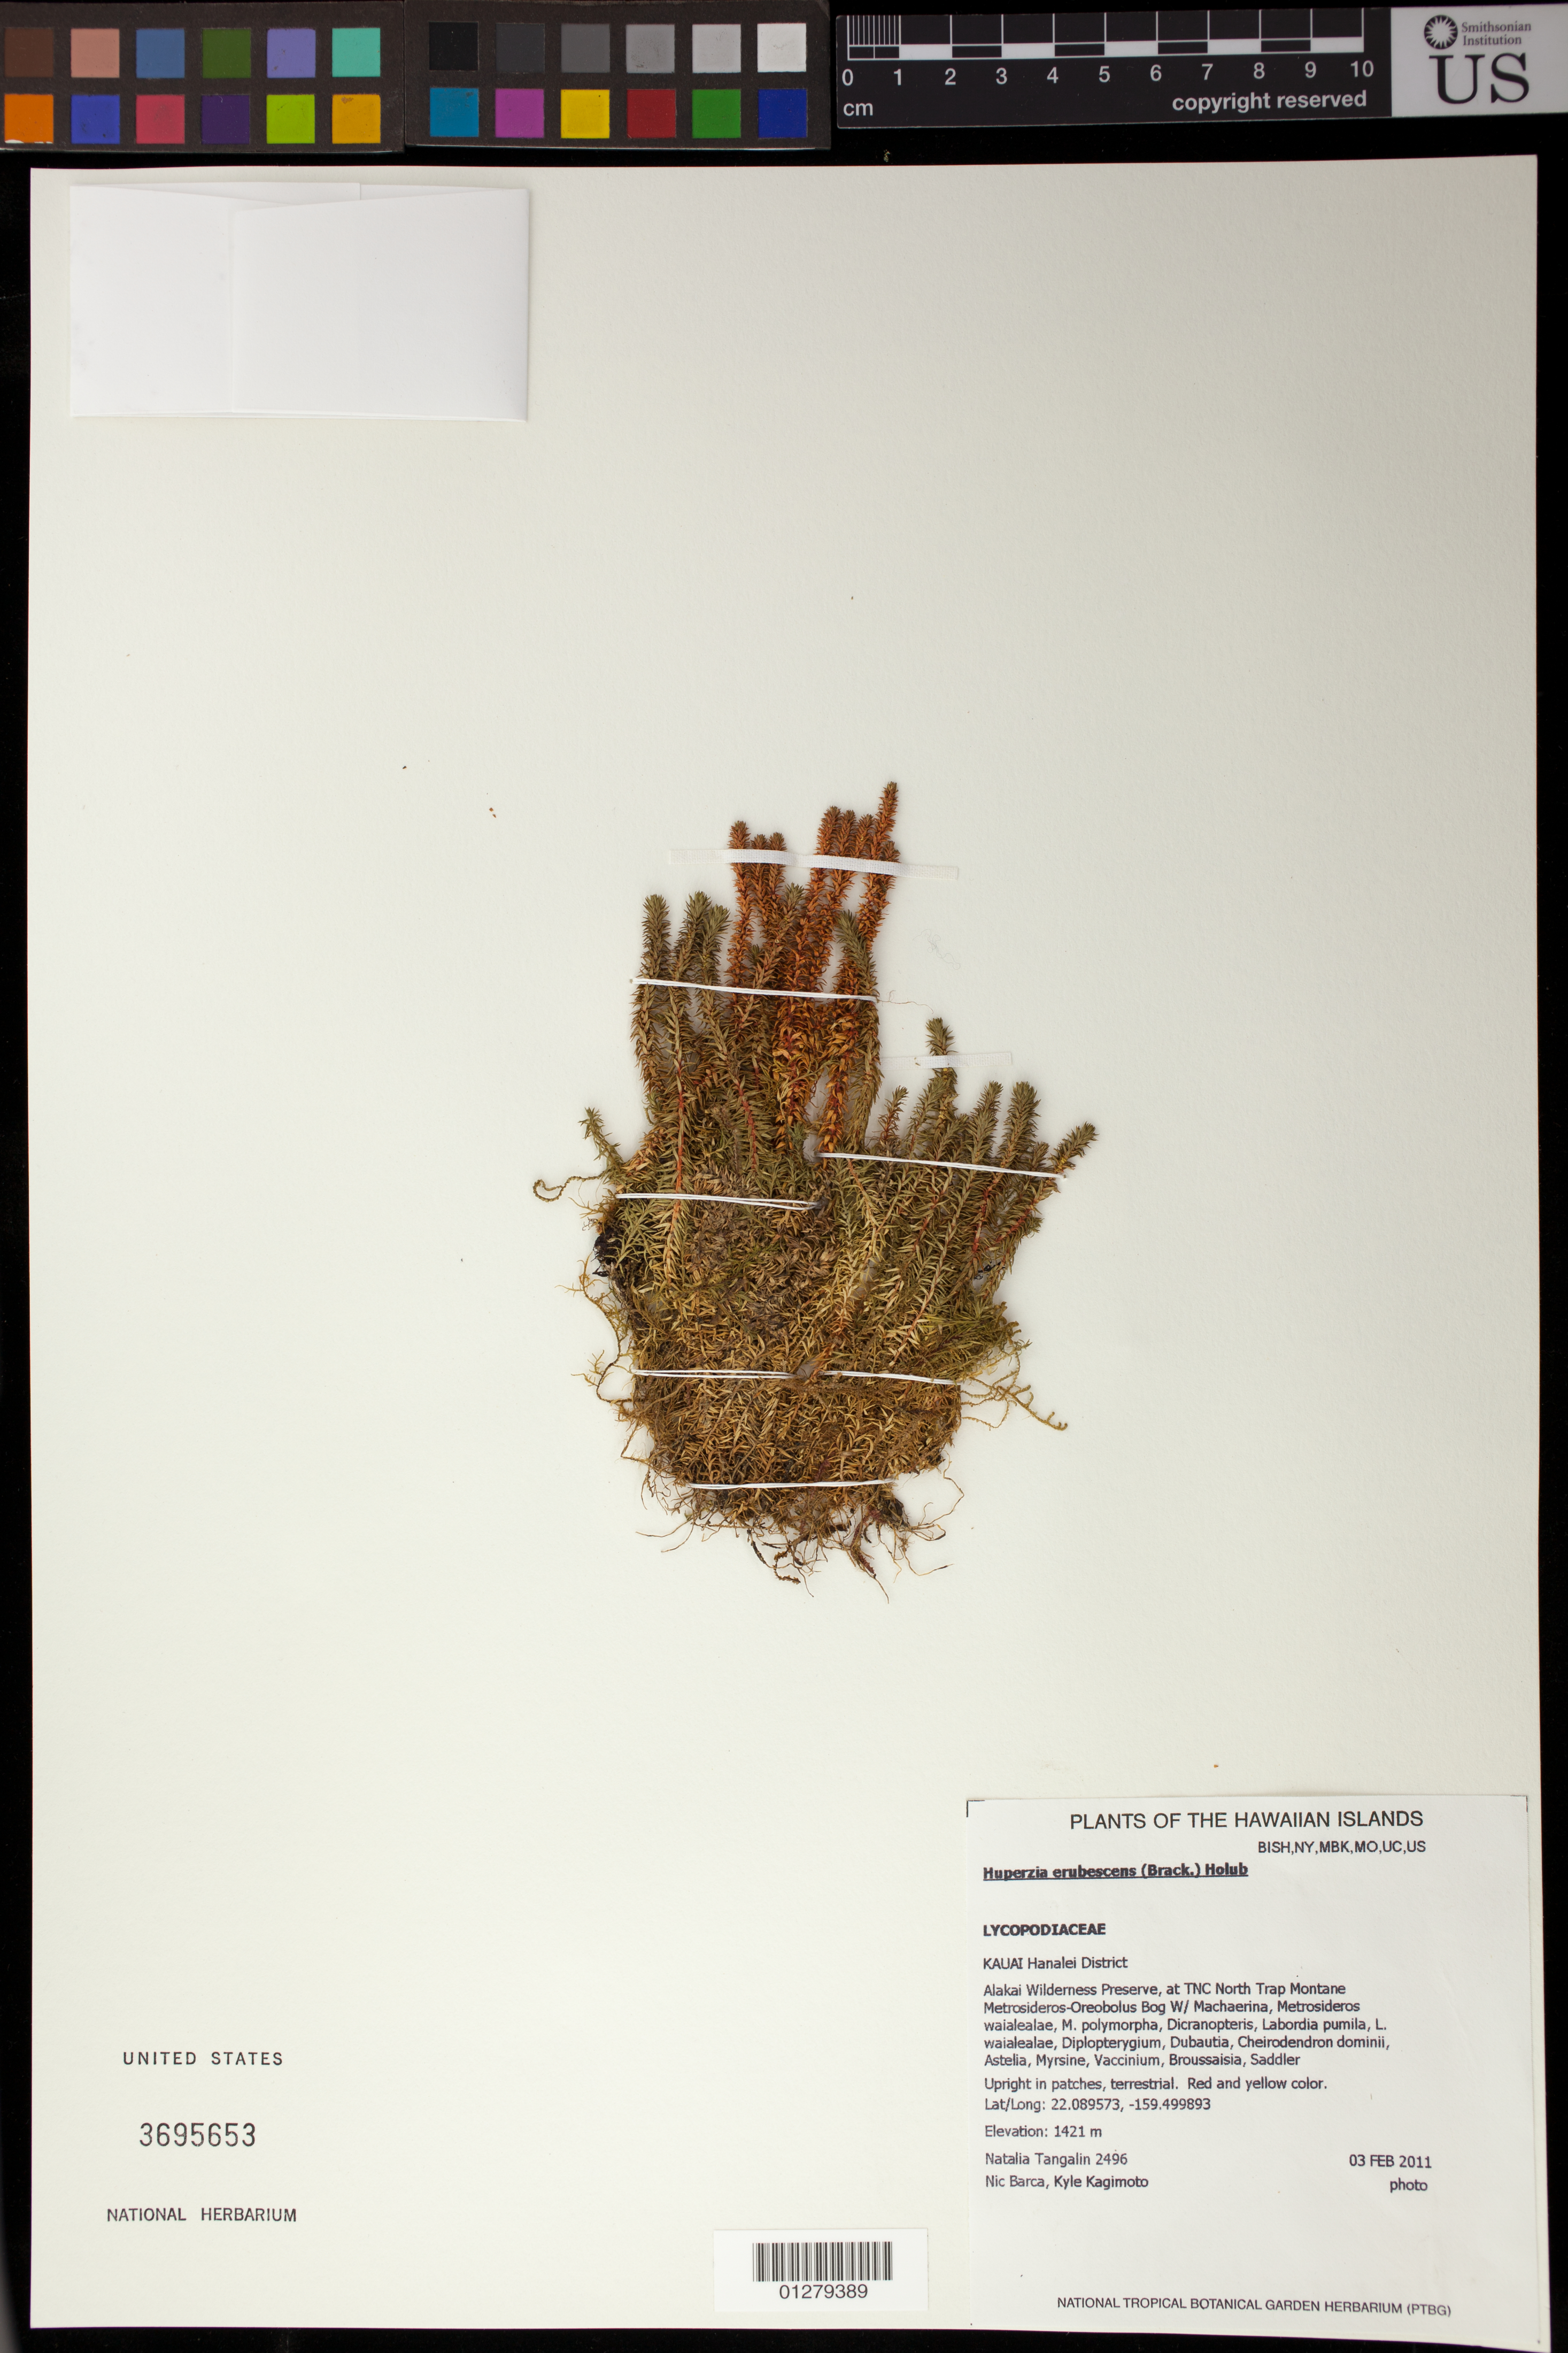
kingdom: Plantae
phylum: Tracheophyta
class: Lycopodiopsida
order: Lycopodiales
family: Lycopodiaceae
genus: Huperzia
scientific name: Huperzia erubescens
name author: (Brack.) Holub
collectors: N. Tangalin, N. Barca & K. Kagimoto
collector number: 2496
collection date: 2011-02-03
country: United States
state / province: Hawaii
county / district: Kauai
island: Kaua'i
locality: Hanalei District, Alakai Wilderness Preserve, at TNC Trap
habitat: Montane bog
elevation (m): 1421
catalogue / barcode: US 3695653